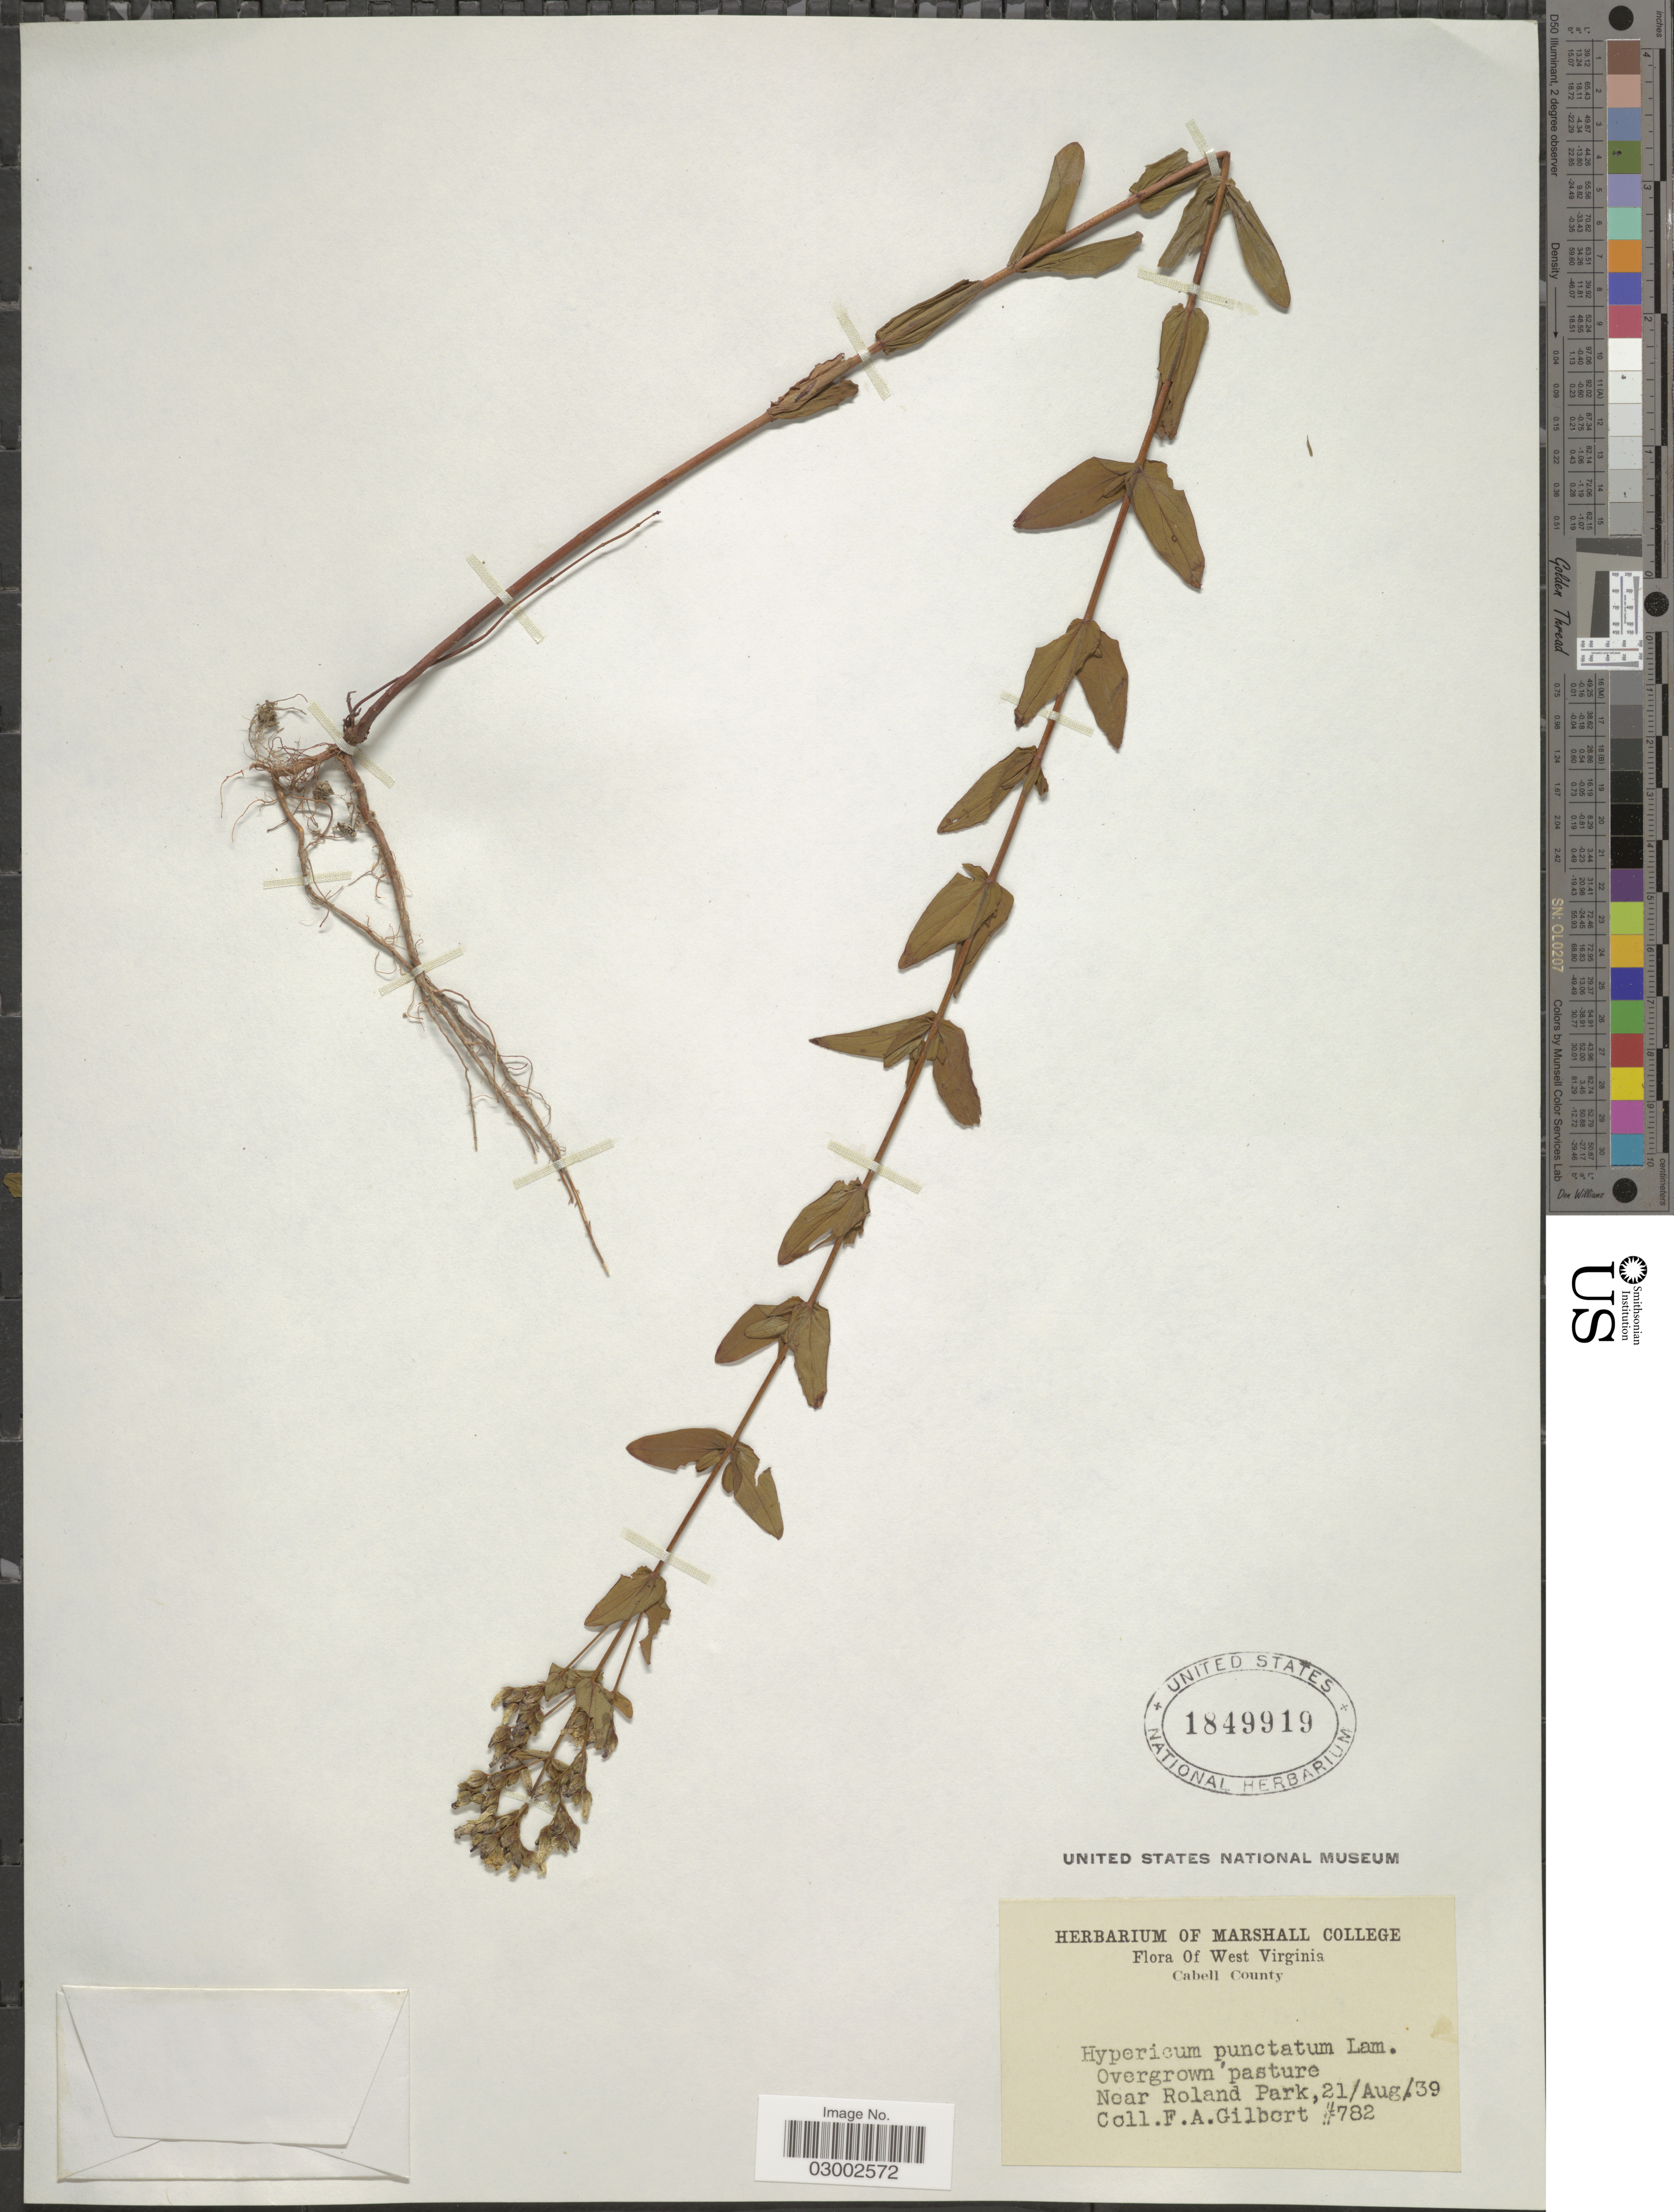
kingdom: Plantae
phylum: Tracheophyta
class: Magnoliopsida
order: Malpighiales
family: Hypericaceae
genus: Hypericum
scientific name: Hypericum punctatum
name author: Lam.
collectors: F. A. Gilbert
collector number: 782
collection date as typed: Transcribed d/m/y: 21/8/39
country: United States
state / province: West Virginia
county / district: Cabell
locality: Cabell County. Near roland Park.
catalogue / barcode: US 1849919